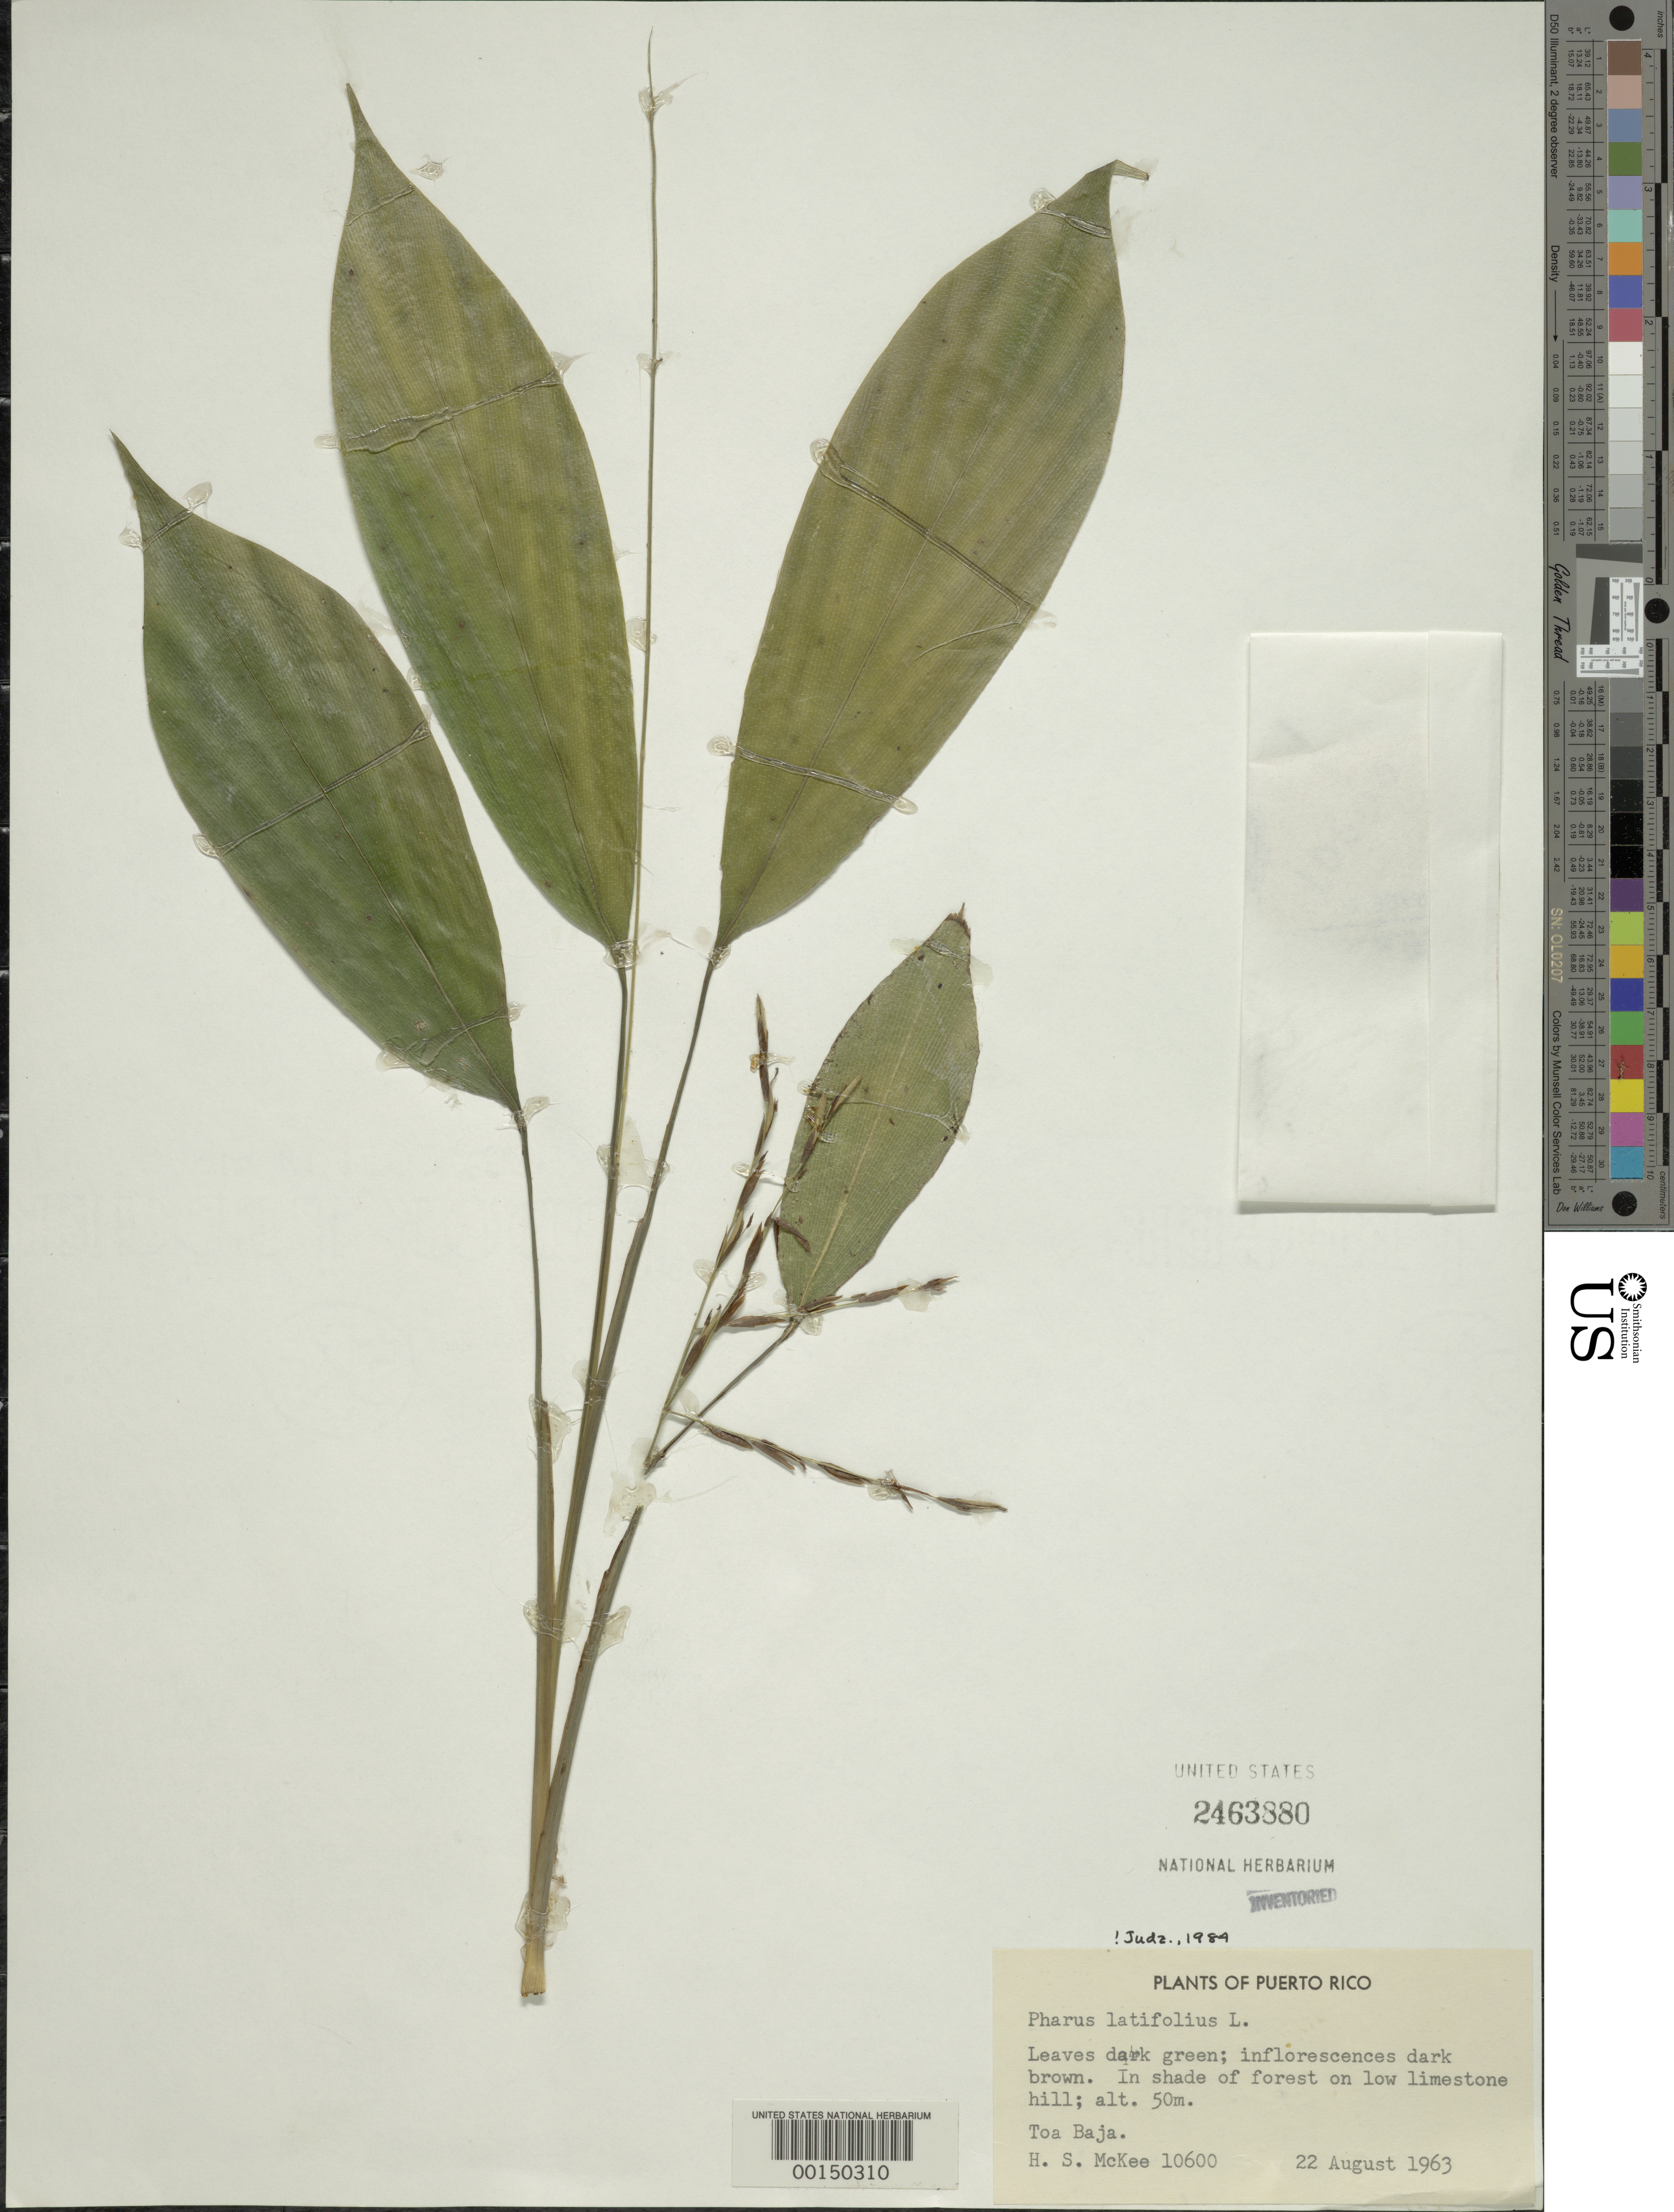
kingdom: Plantae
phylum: Tracheophyta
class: Liliopsida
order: Poales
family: Poaceae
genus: Pharus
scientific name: Pharus latifolius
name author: L.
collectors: H. S. MacKee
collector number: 10600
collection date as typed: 22 Aug 1963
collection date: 1963-08-22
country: Puerto Rico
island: Greater Antilles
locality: Toa baja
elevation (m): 50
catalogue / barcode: US 2463880